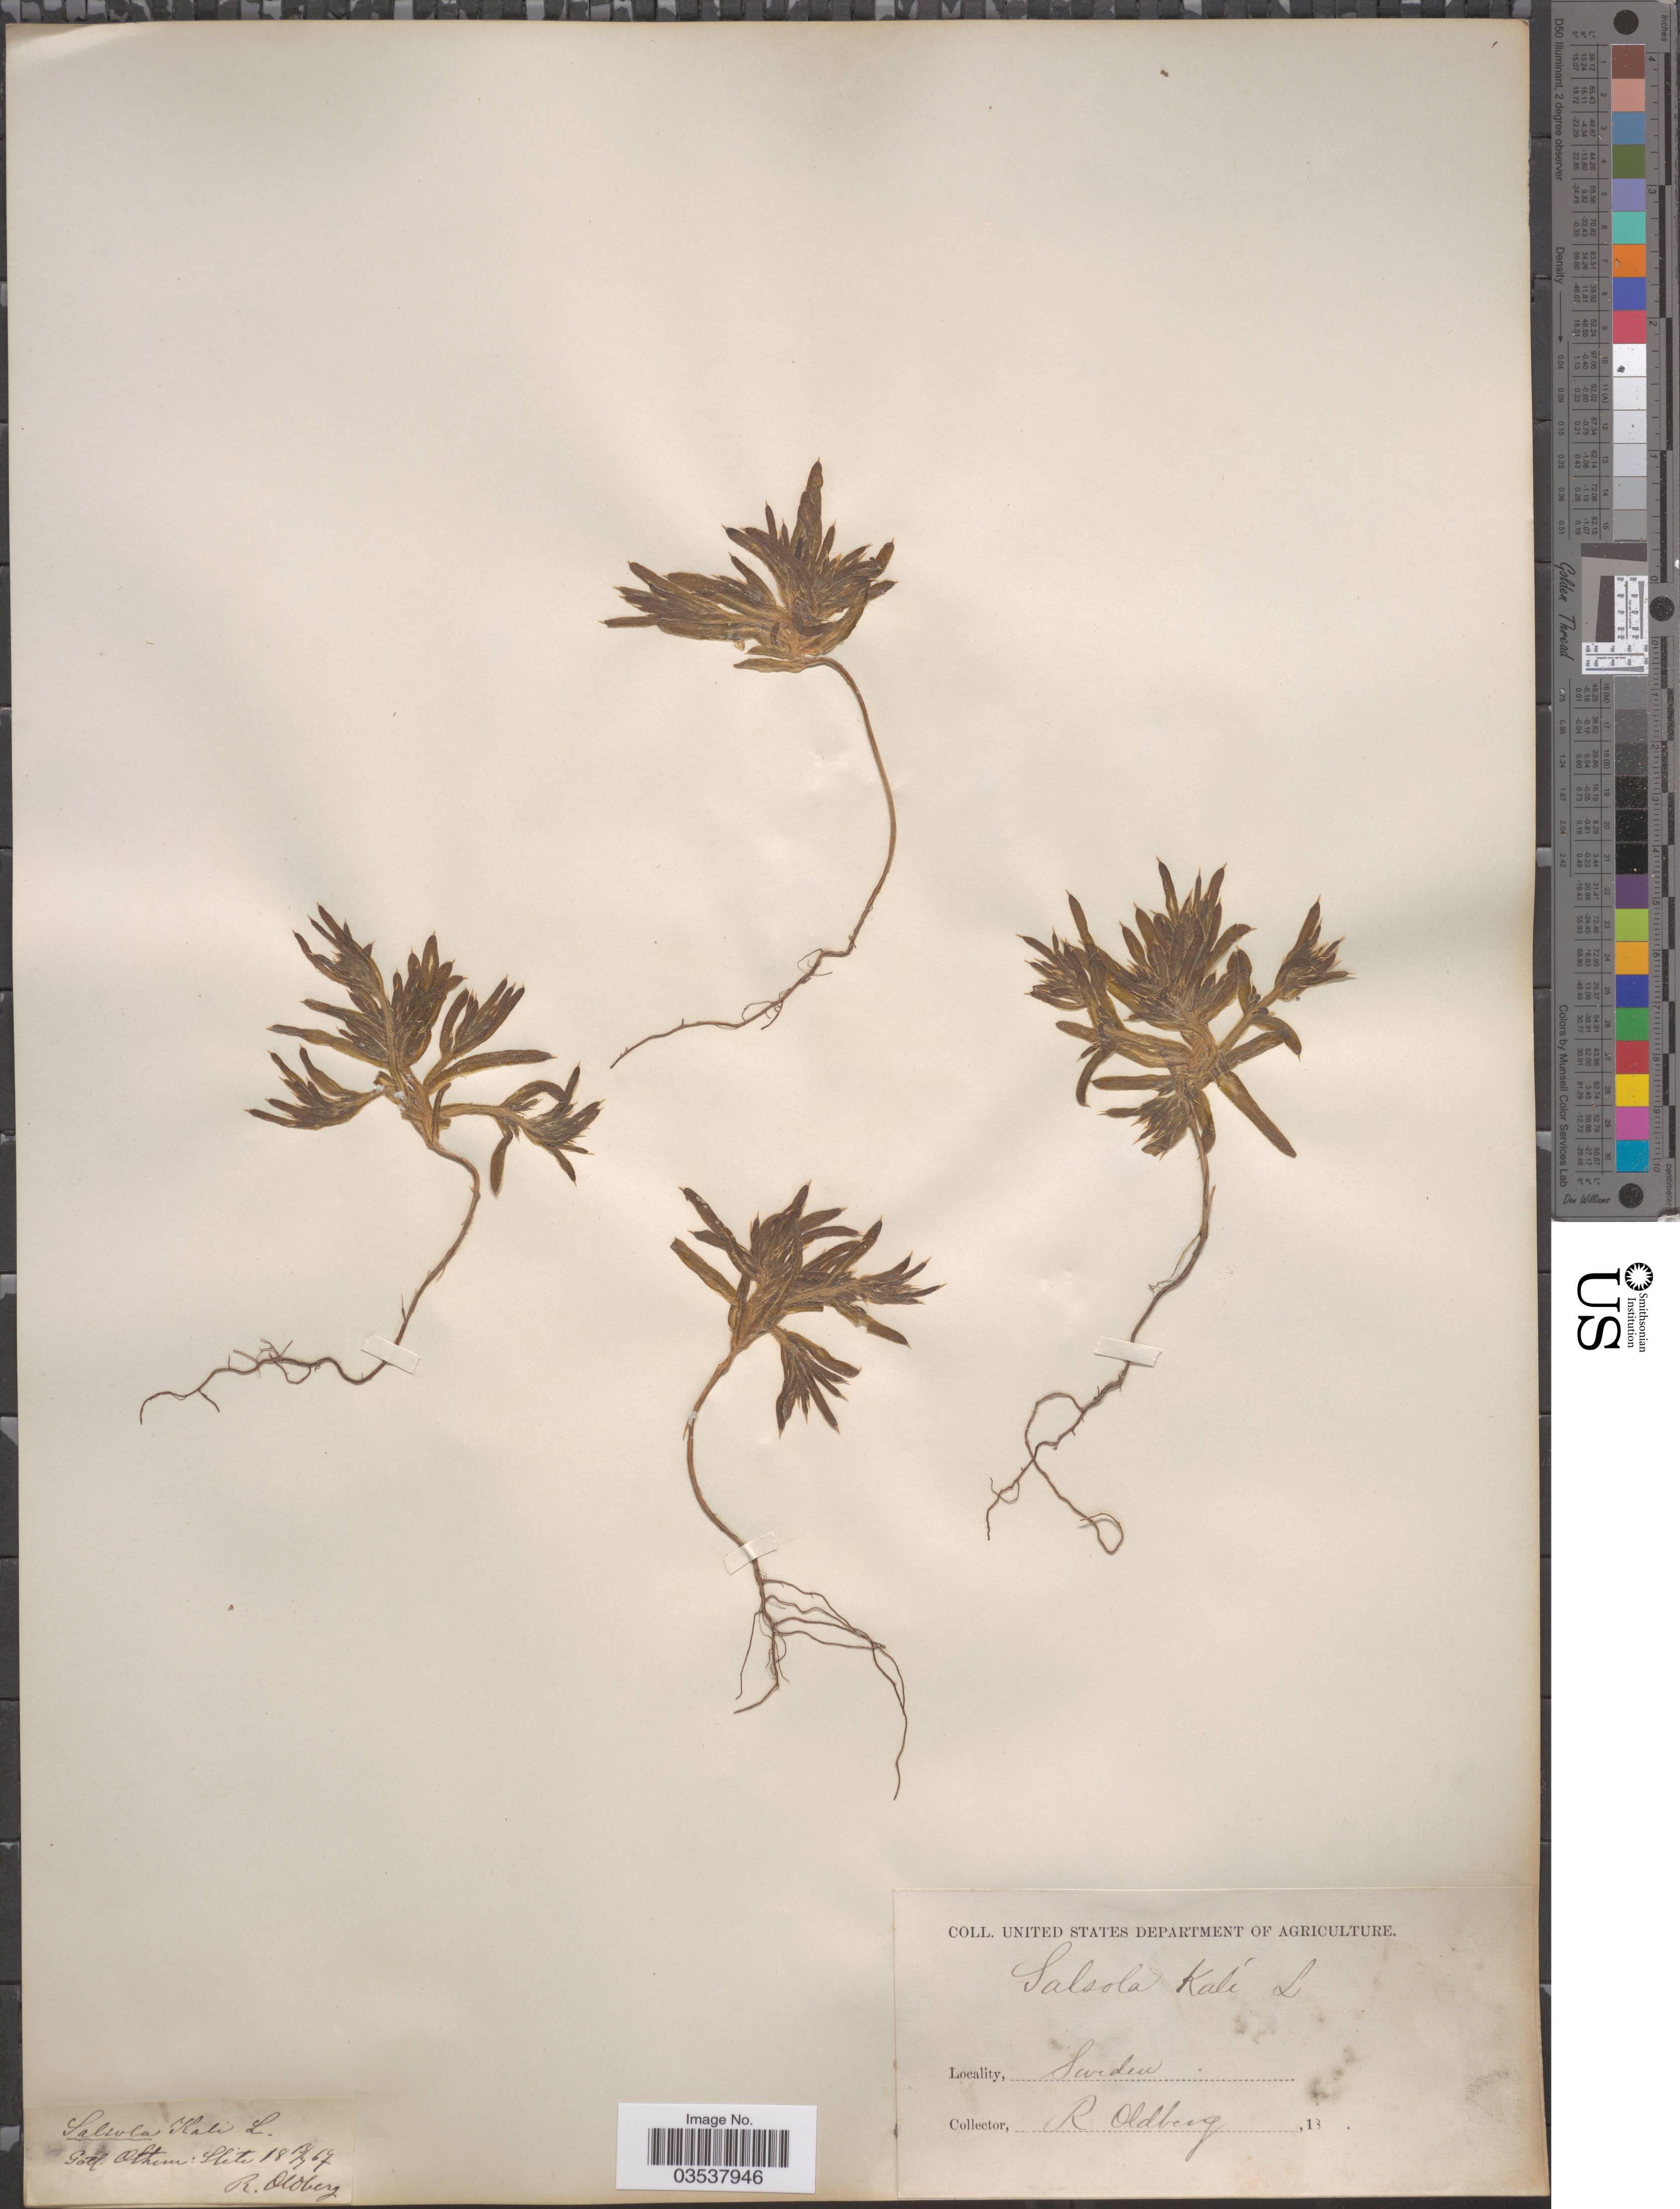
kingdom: Plantae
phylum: Tracheophyta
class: Magnoliopsida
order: Caryophyllales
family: Amaranthaceae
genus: Salsola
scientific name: Salsola kali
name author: L.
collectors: R. Oldberg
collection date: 1867-07-13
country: Sweden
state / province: Gotland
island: Gotland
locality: Altem: Slite.